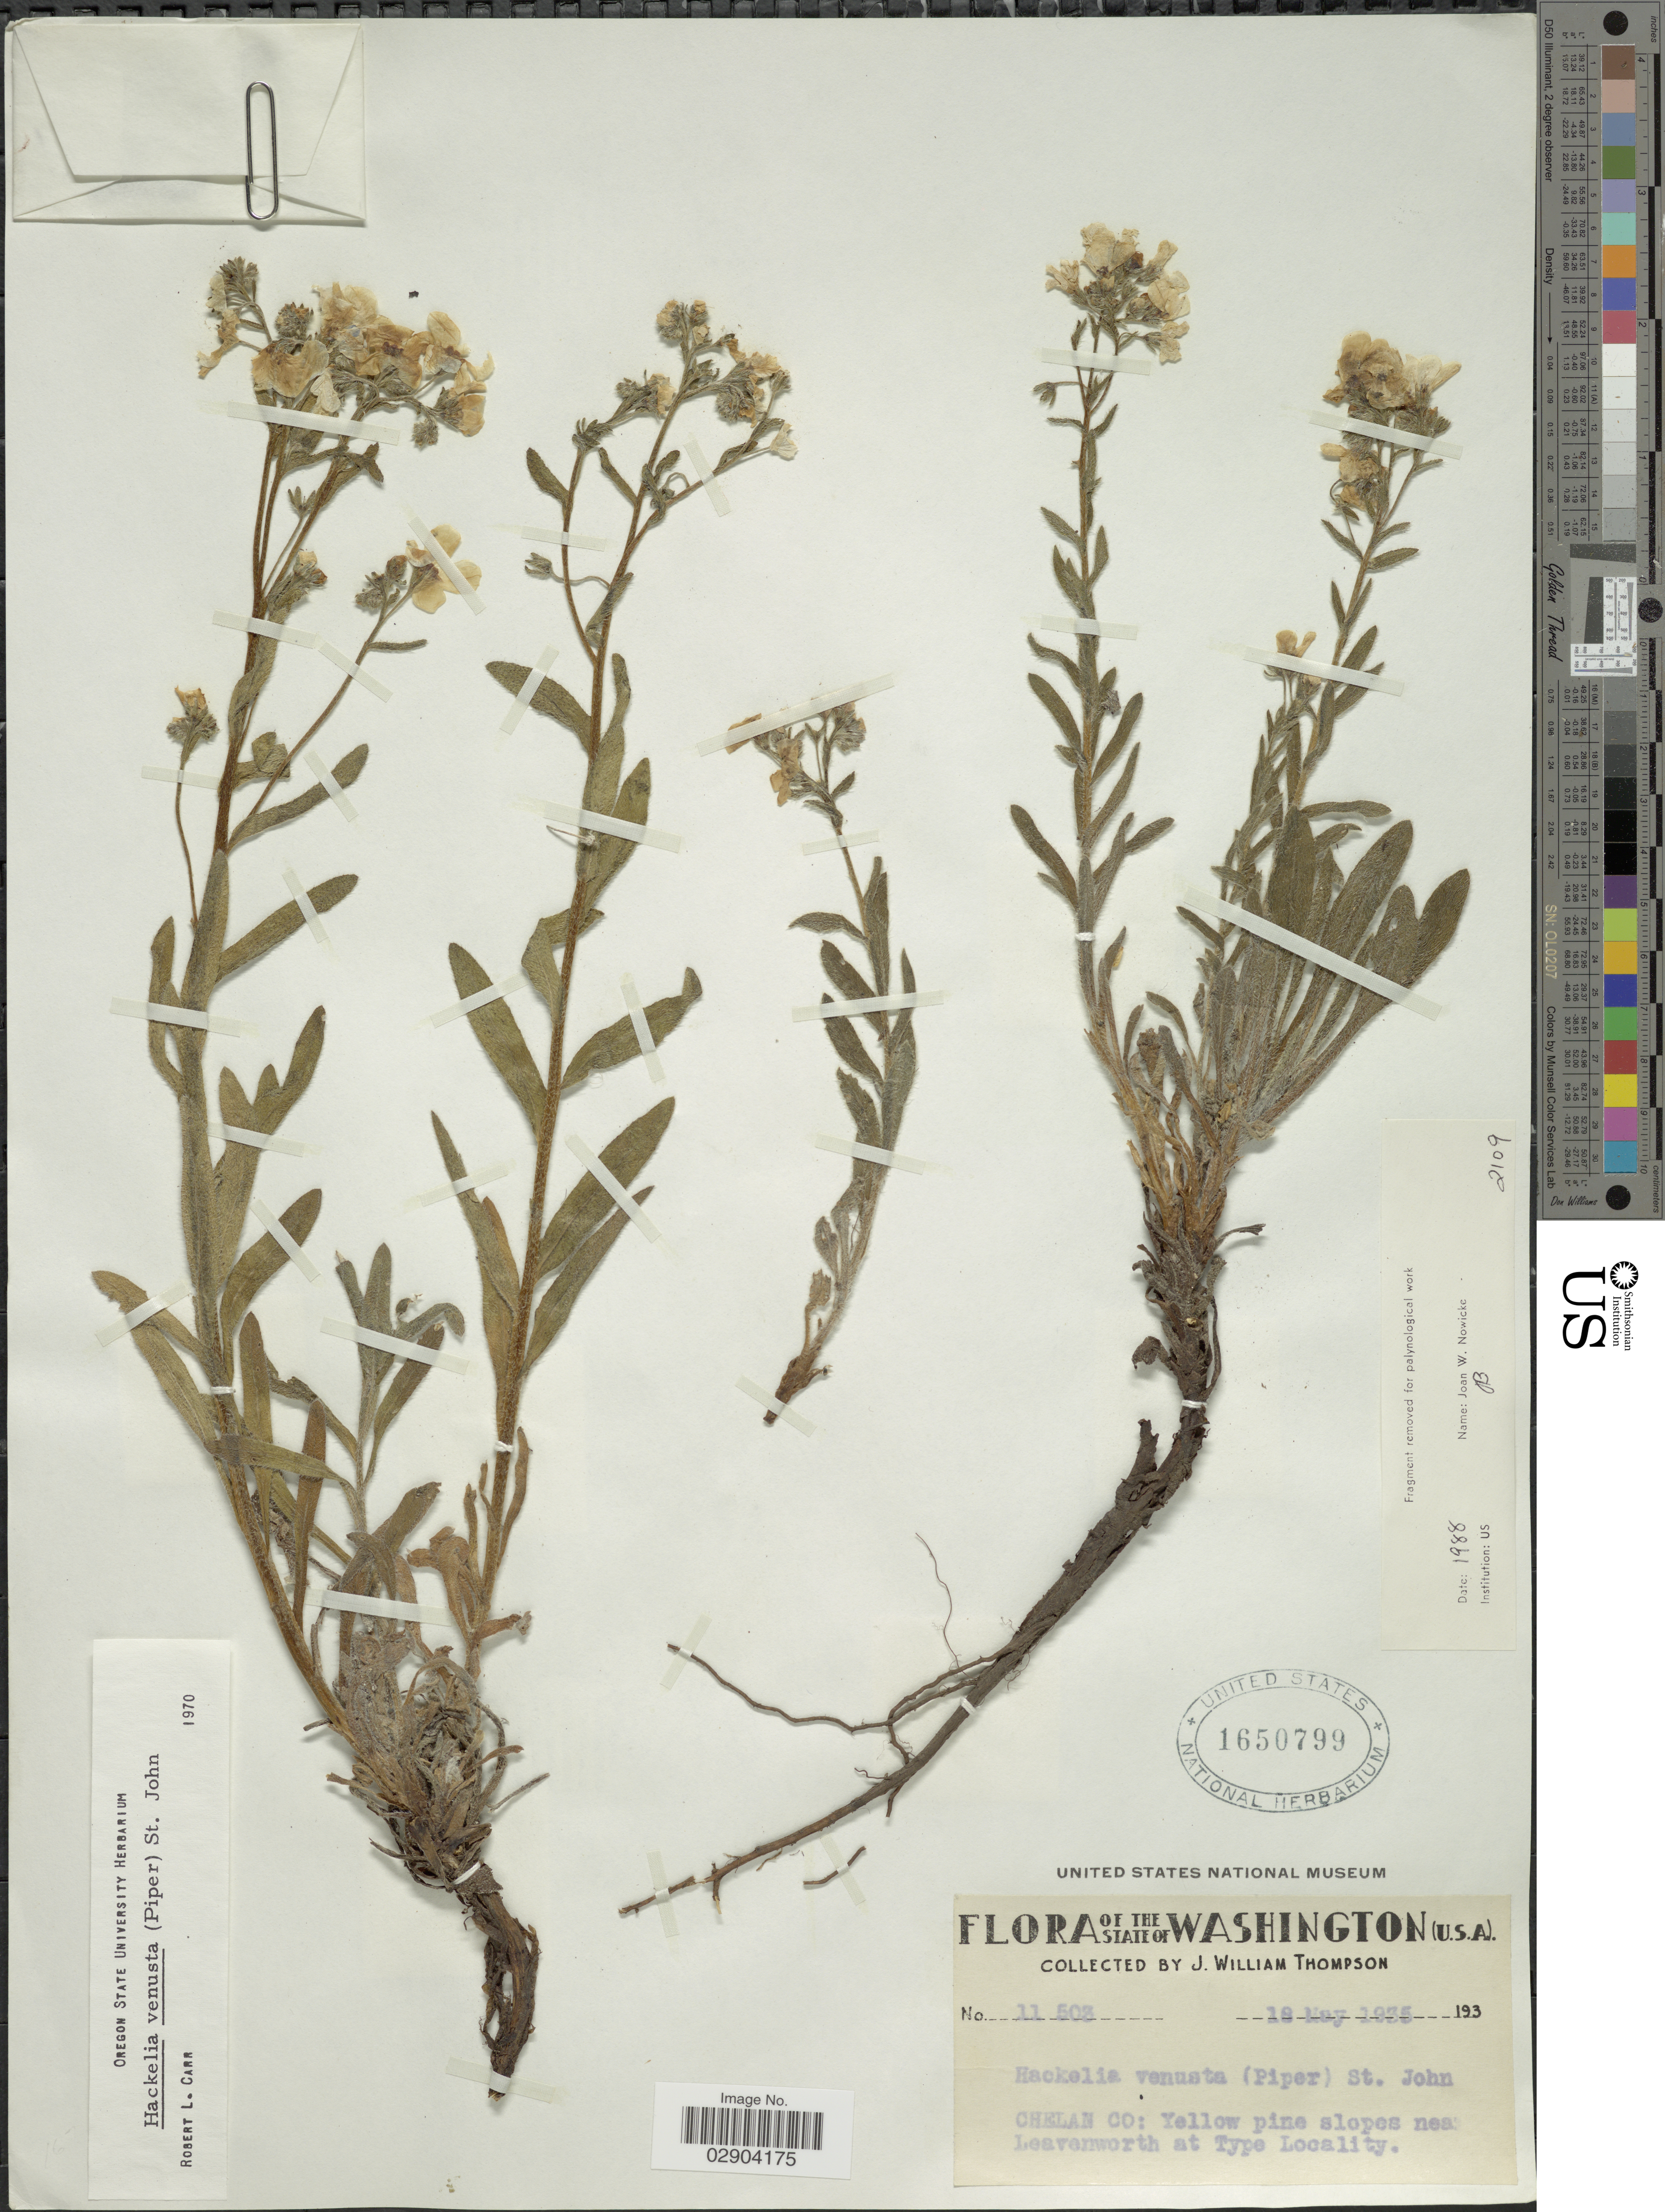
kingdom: Plantae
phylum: Tracheophyta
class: Magnoliopsida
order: Boraginales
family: Boraginaceae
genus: Hackelia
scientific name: Hackelia venusta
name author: (Piper) St. John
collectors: J. W. Thompson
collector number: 11503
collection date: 1935-05-18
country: United States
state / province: Washington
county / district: Chelan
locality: Chelan Co: Yellow pine slopes near Leavenworth.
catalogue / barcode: US 1650799